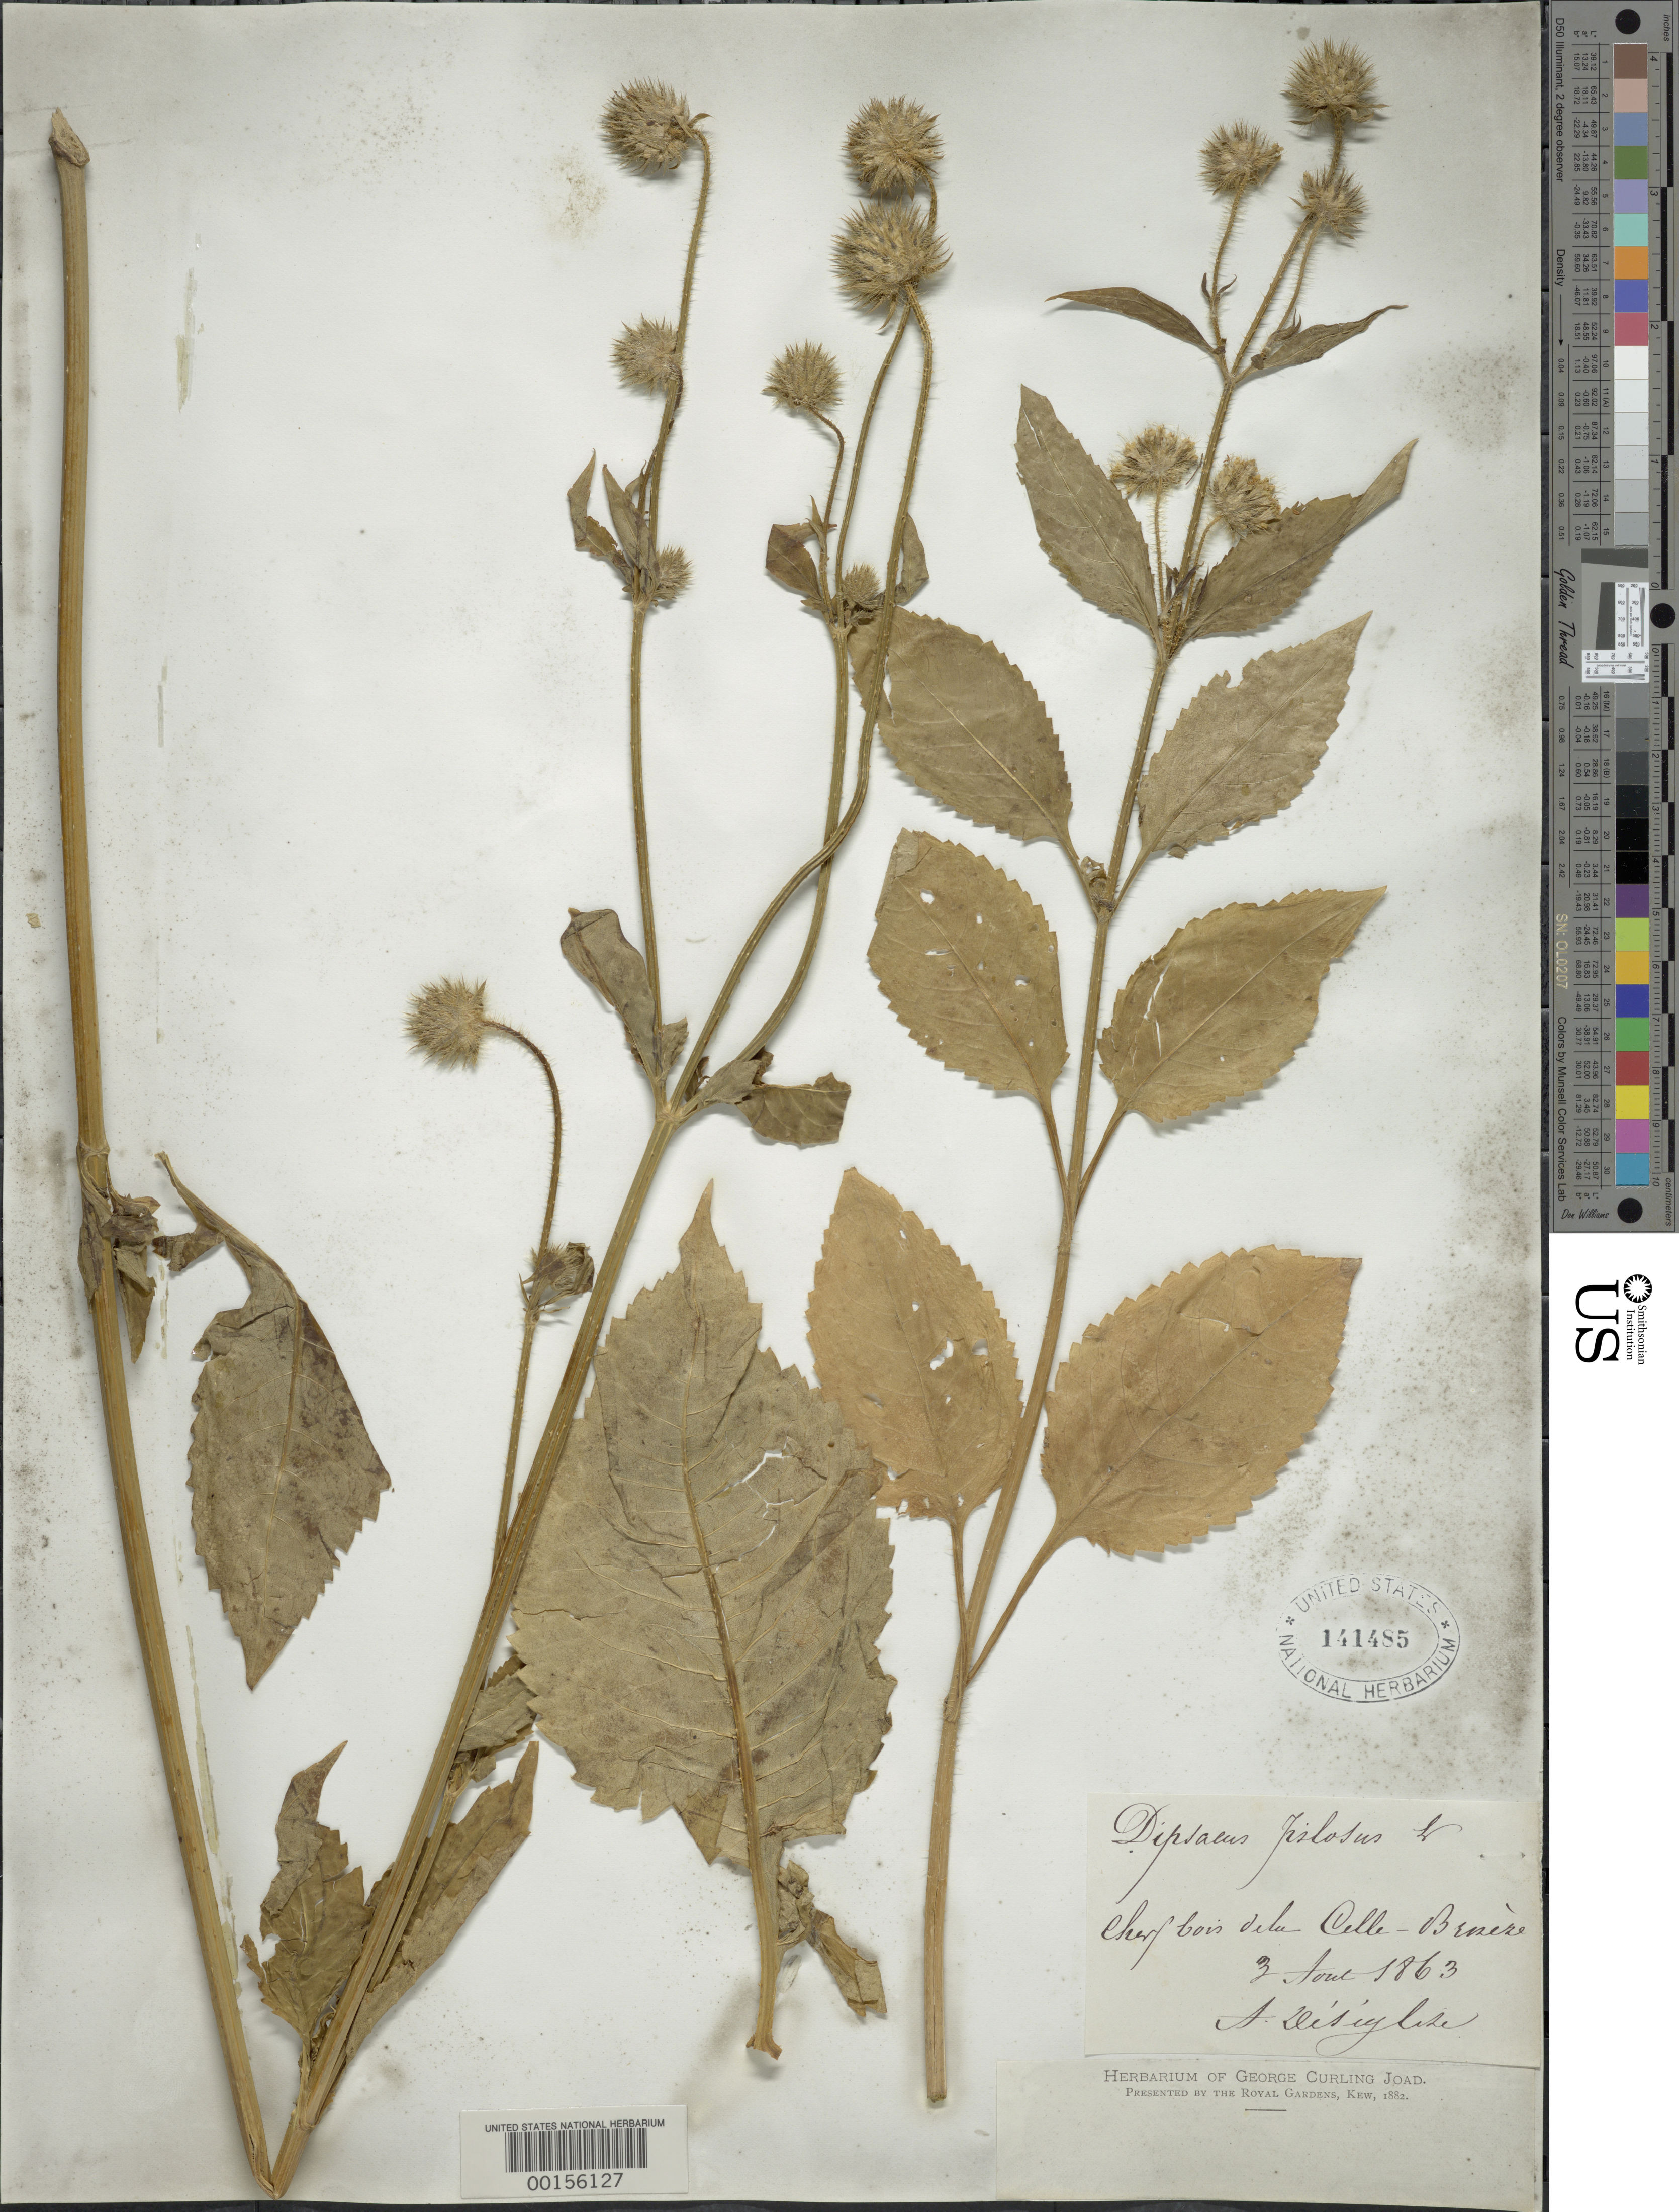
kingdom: Plantae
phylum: Tracheophyta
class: Magnoliopsida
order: Dipsacales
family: Caprifoliaceae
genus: Dipsacus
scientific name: Dipsacus pilosus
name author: L.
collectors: A. Disiglise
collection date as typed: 03 Aug 1863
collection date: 1863-08-03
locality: Celle-Benize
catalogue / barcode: US 141485